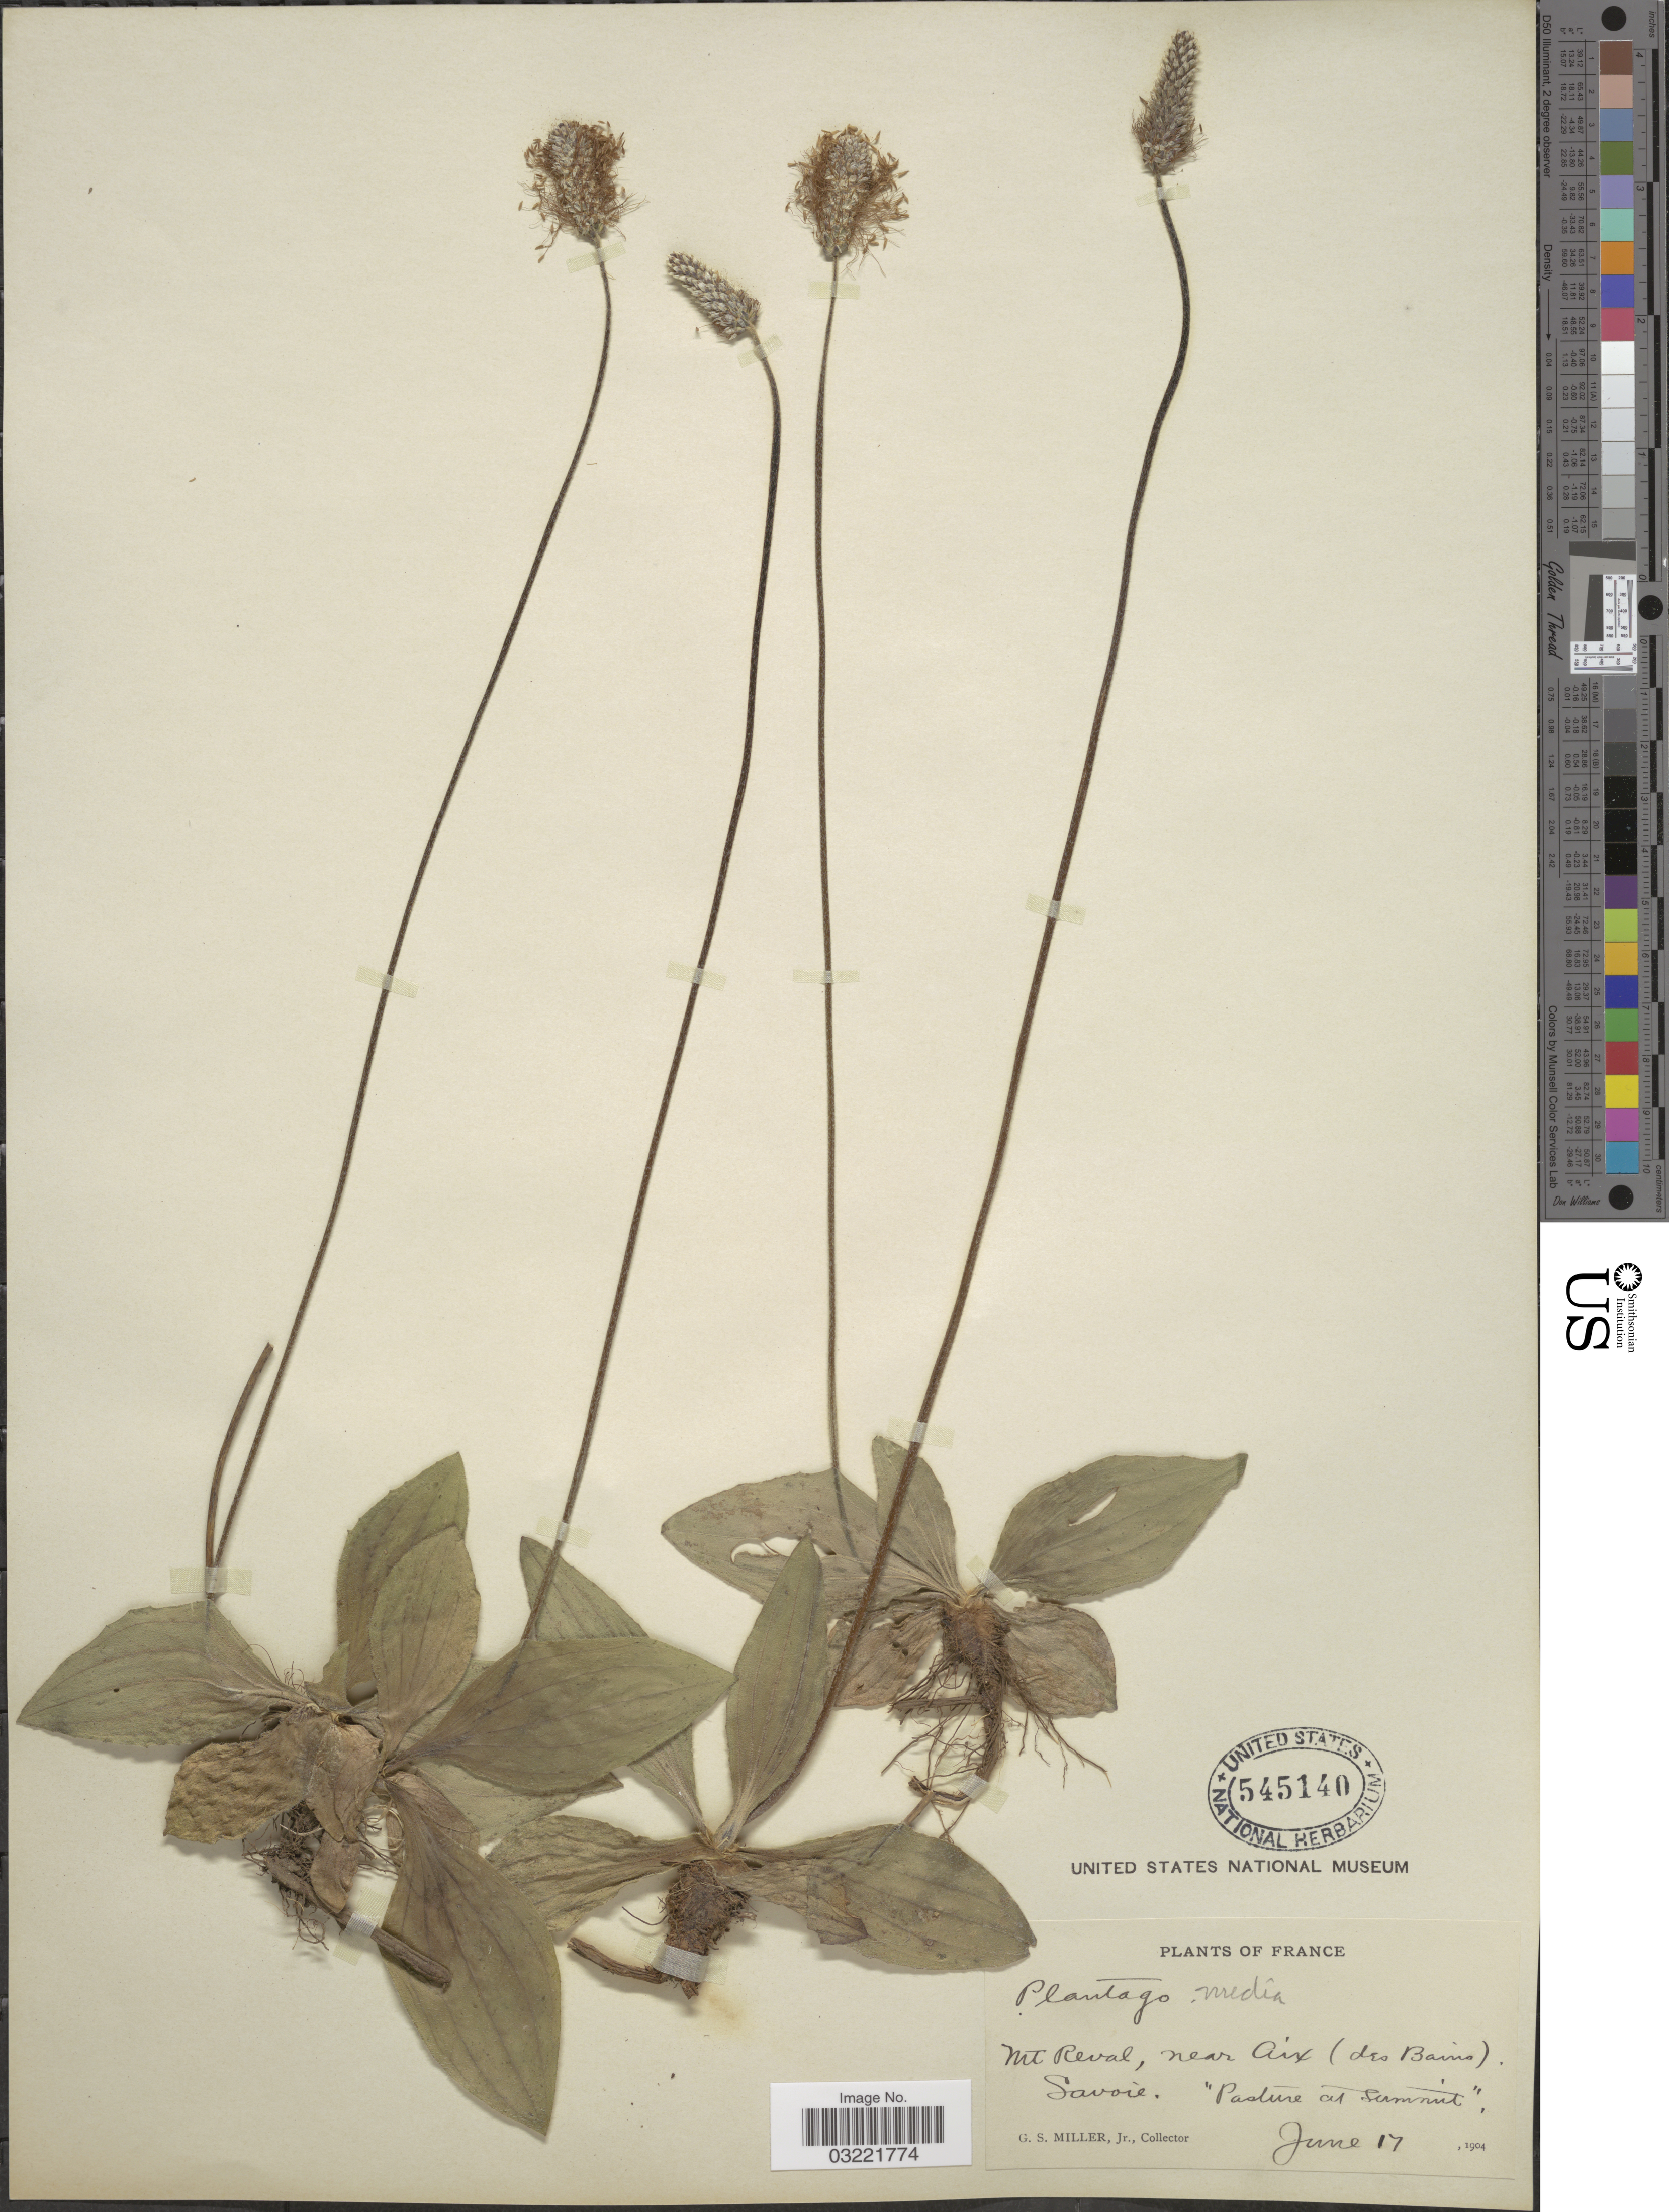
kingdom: Plantae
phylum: Tracheophyta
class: Magnoliopsida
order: Lamiales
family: Plantaginaceae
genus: Plantago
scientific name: Plantago media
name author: L.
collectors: G. S. Miller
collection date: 1904-06-17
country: France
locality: Mt Reval, near Aix (des Bains). Savoie. "Pasture at summit".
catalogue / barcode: US 545140